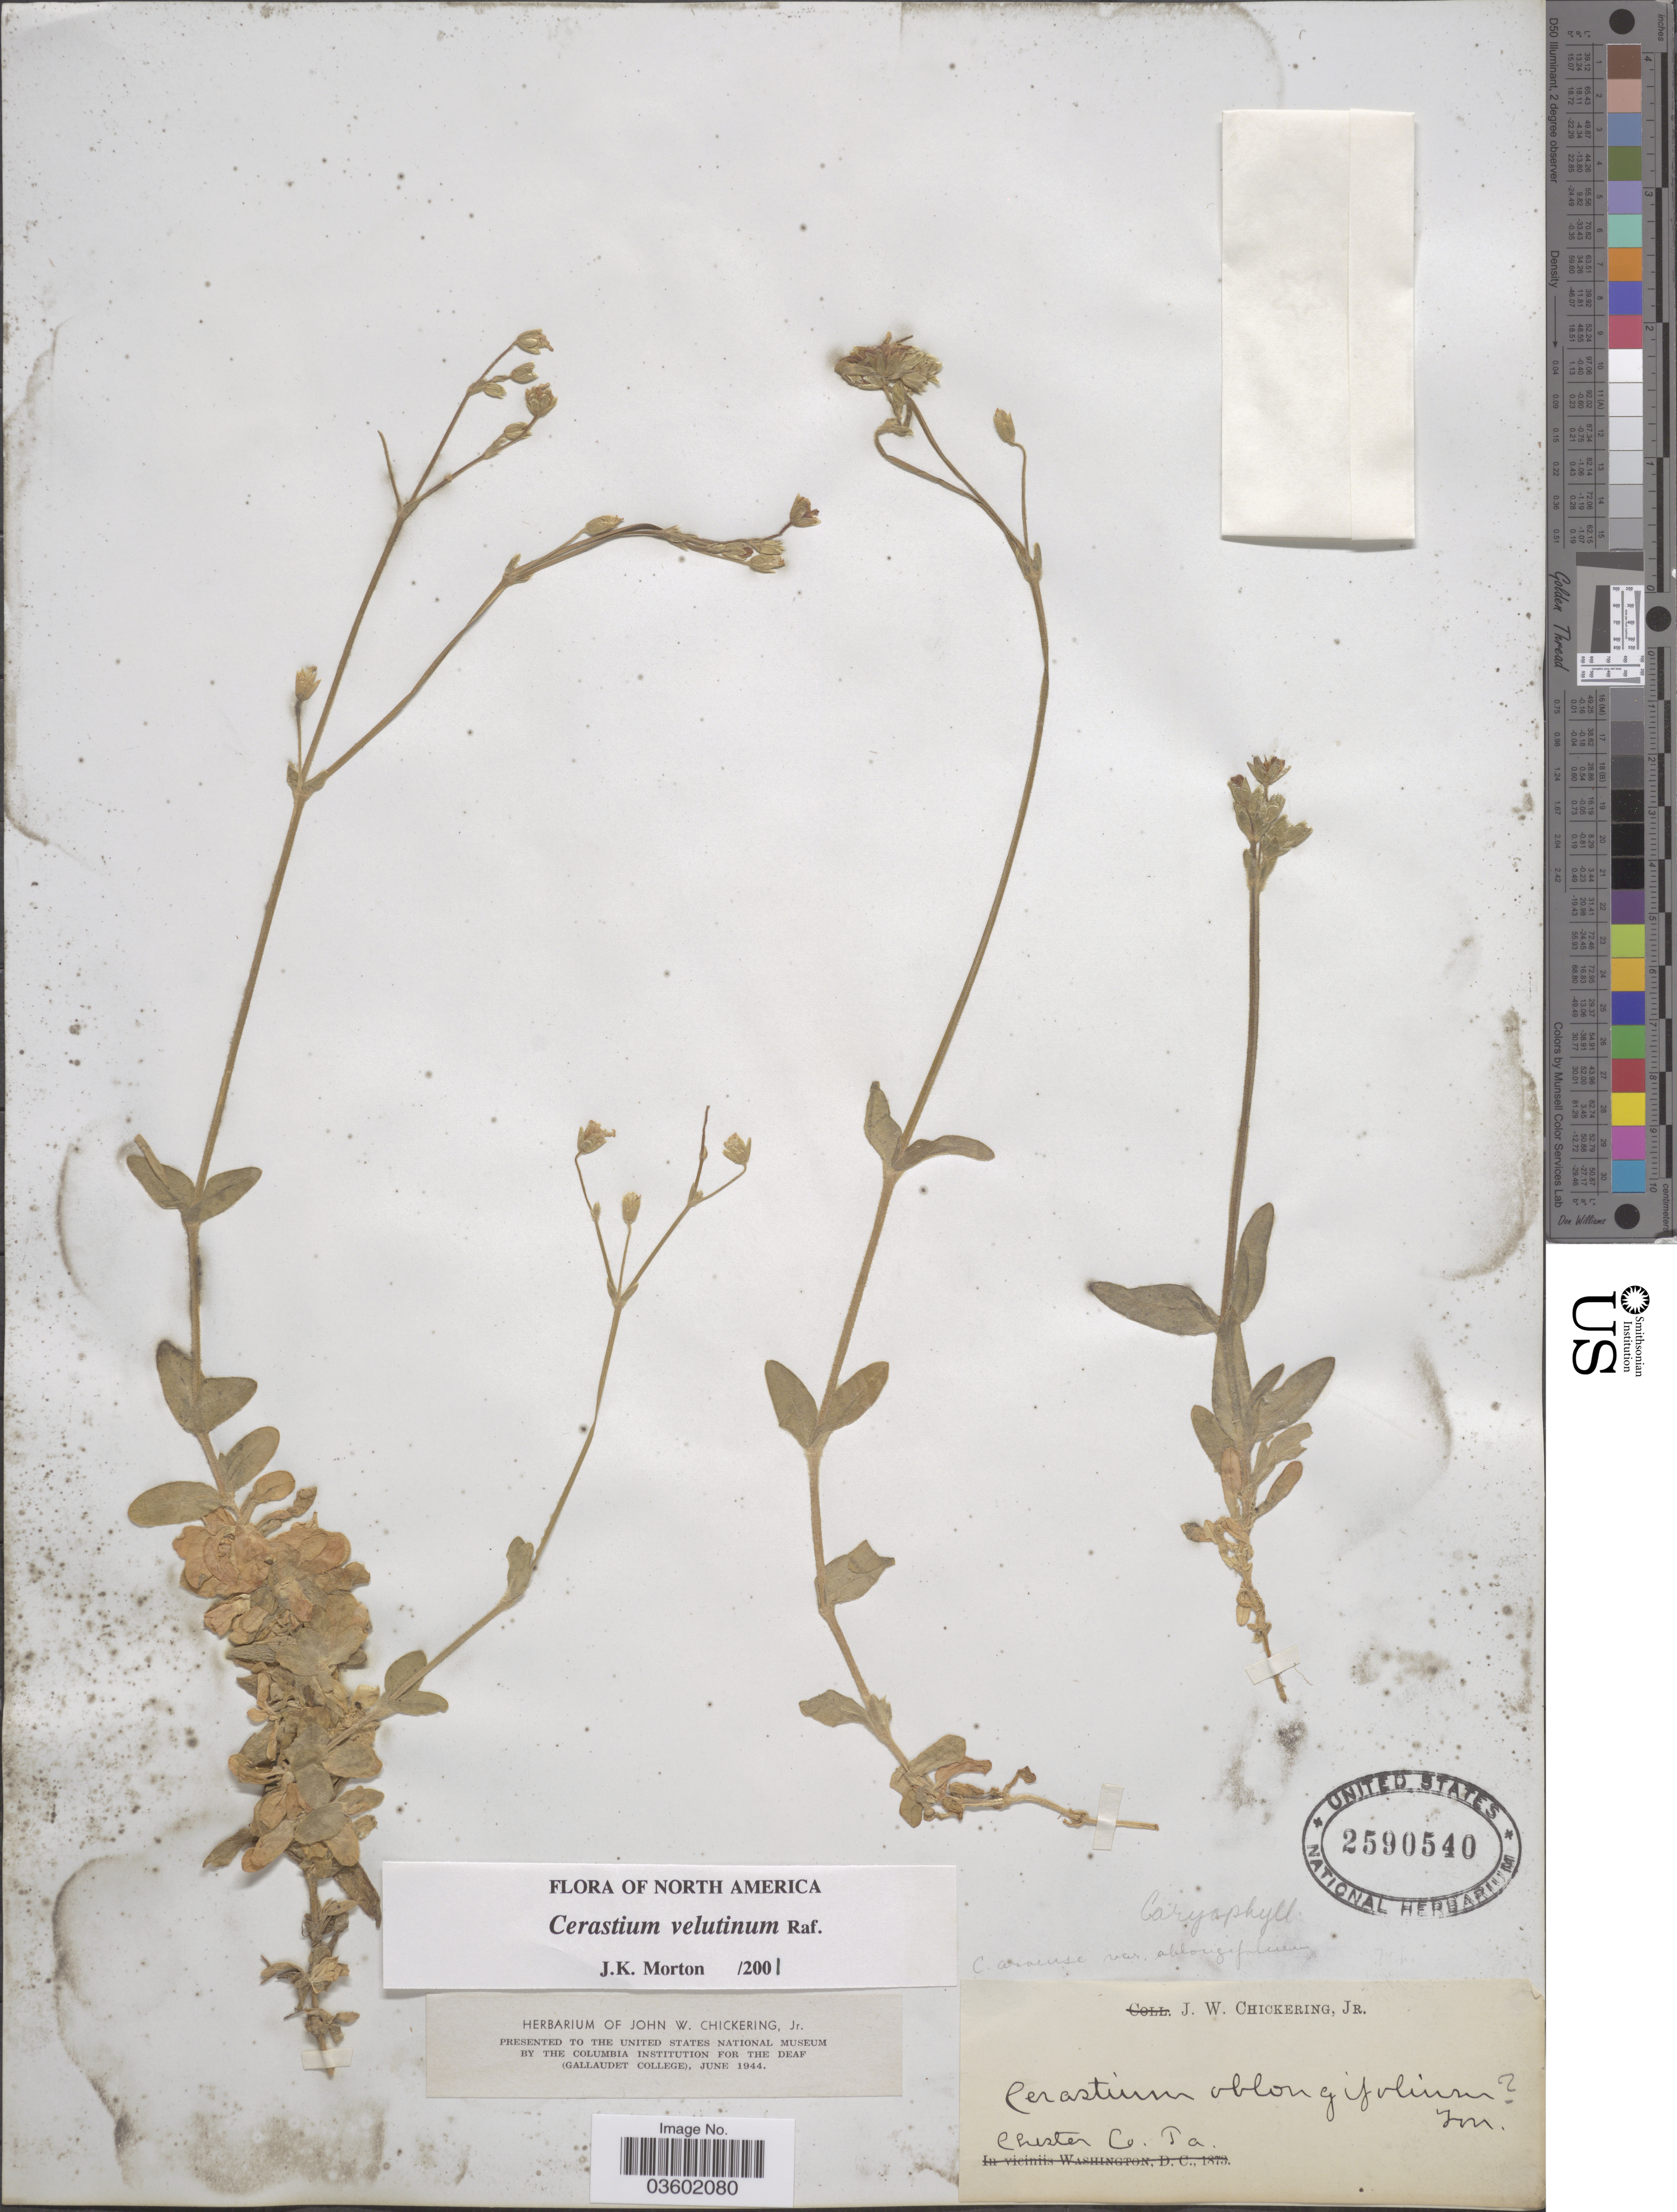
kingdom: Plantae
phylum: Tracheophyta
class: Magnoliopsida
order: Caryophyllales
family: Caryophyllaceae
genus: Cerastium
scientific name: Cerastium velutinum var. velutinum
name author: Raf.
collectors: J. W. Chickering Jr.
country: United States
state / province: Pennsylvania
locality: Chester Co.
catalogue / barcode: US 2590540